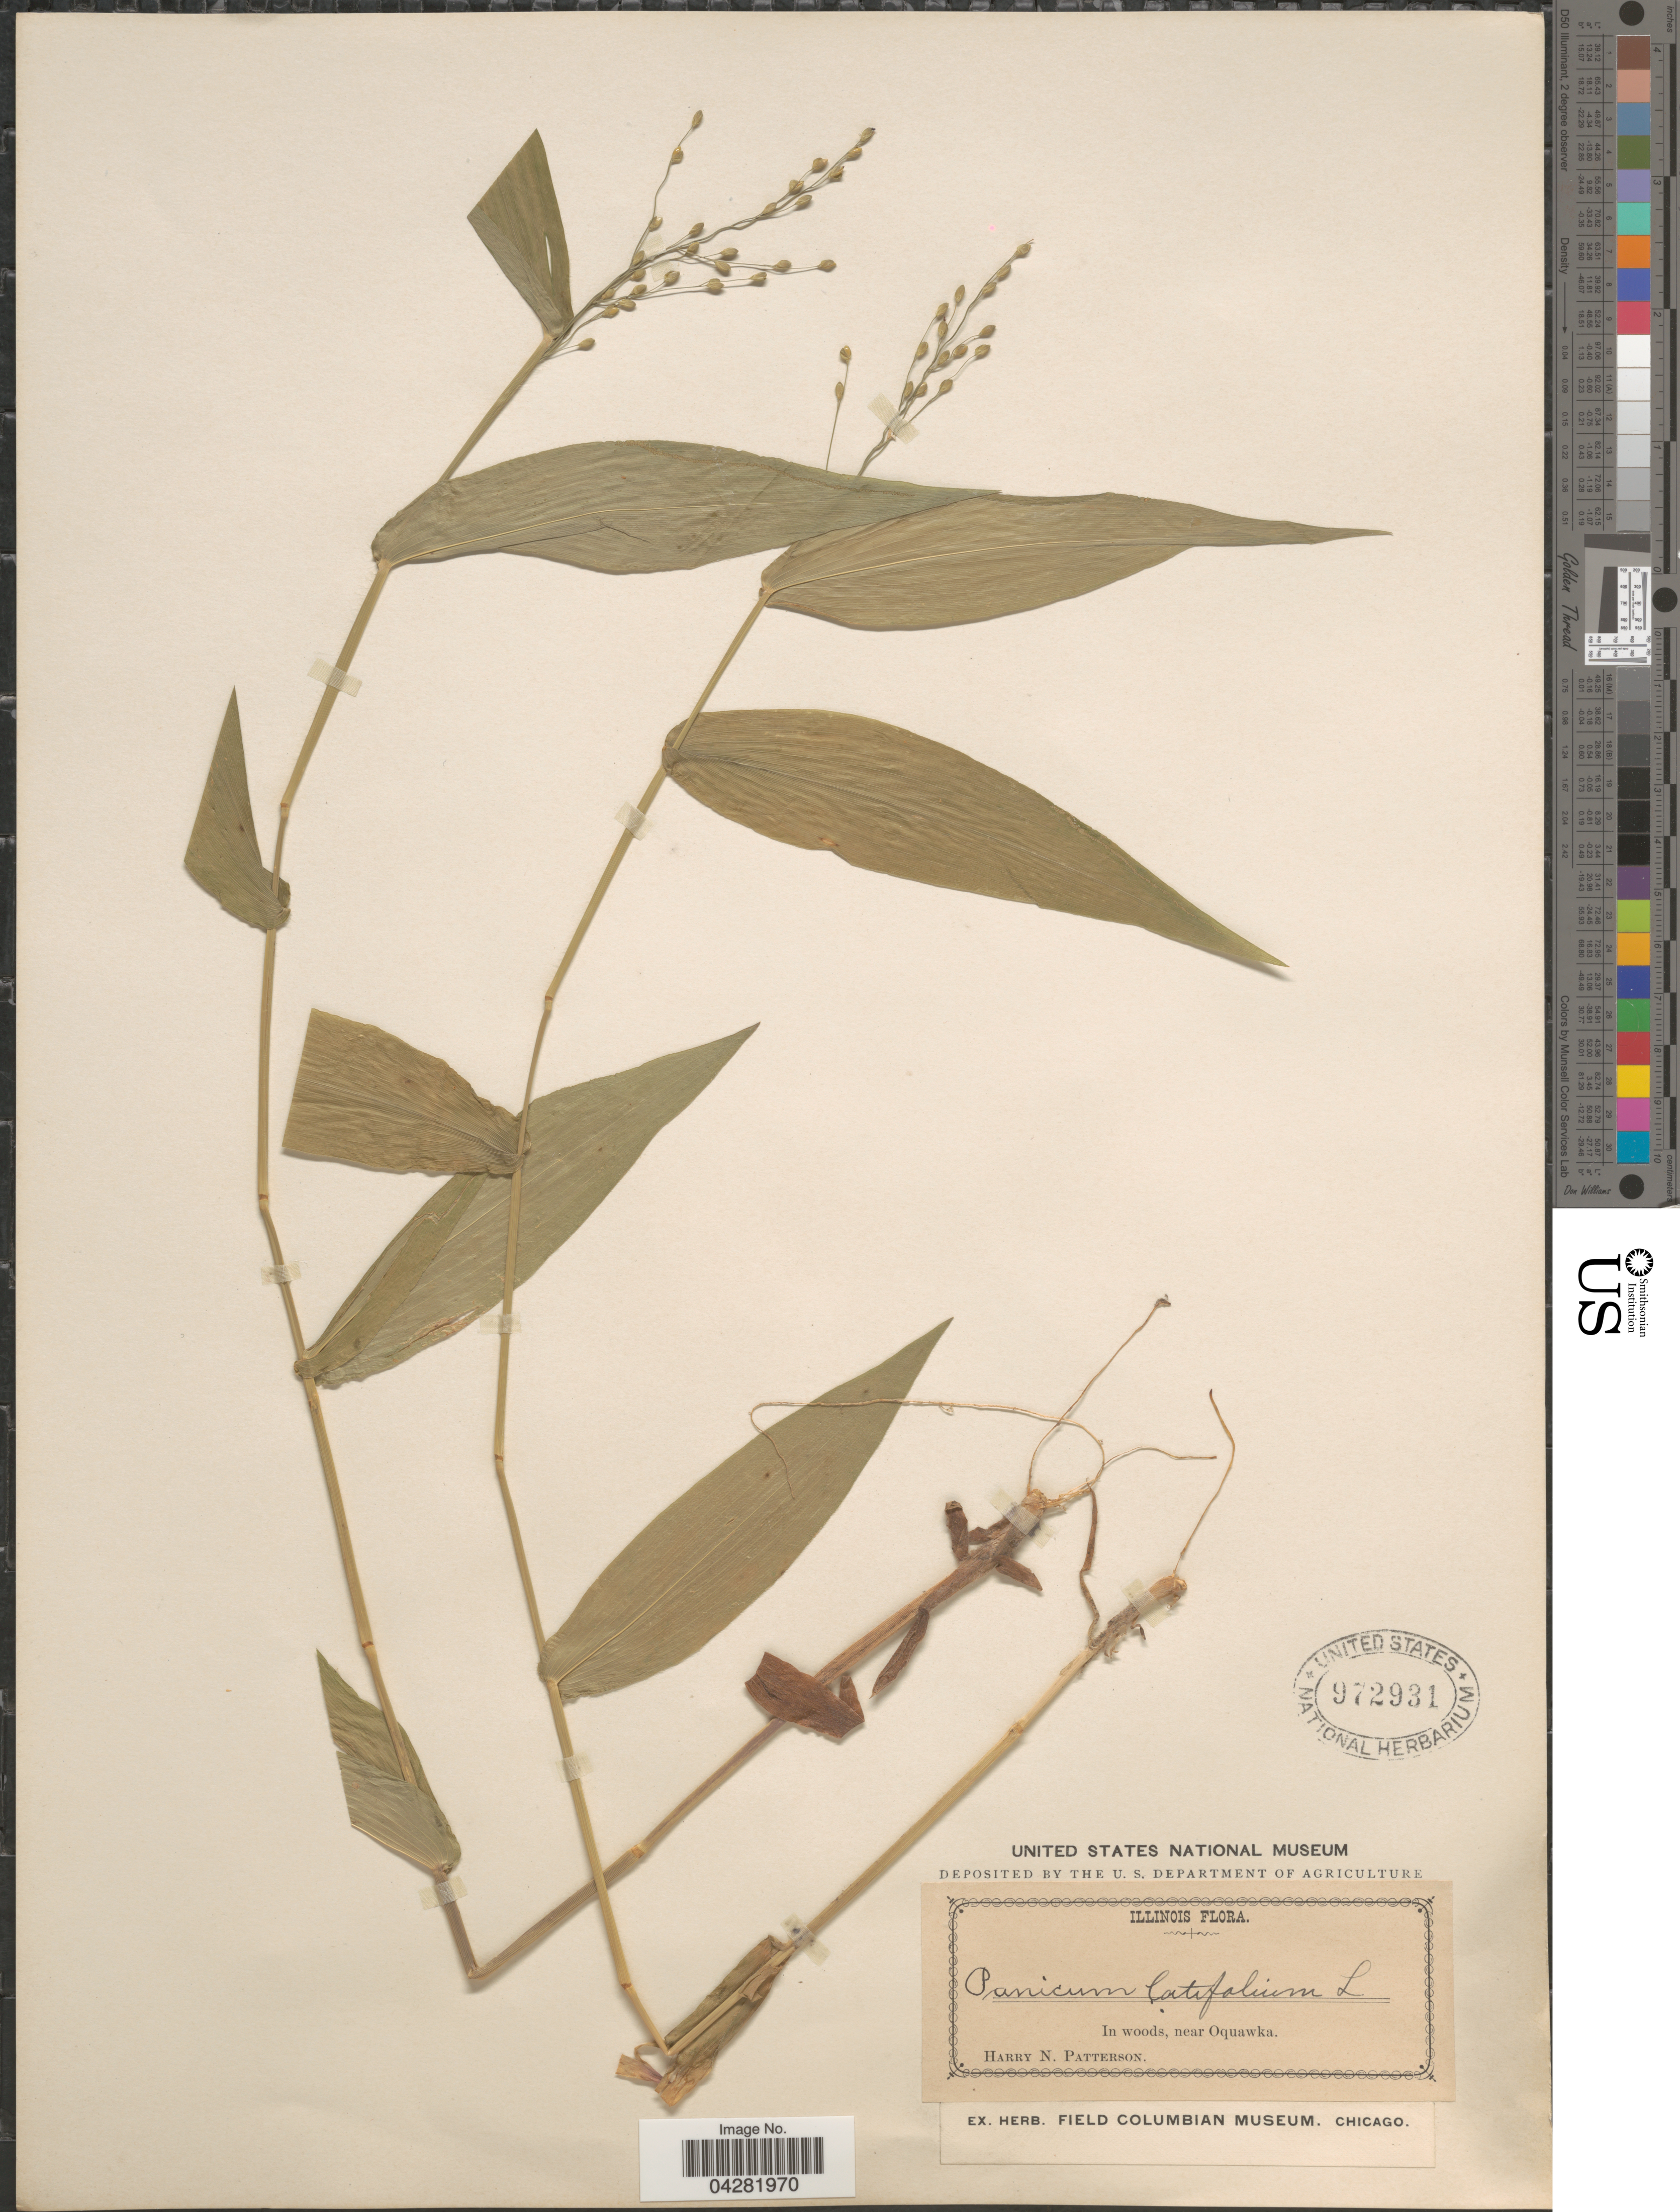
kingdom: Plantae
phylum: Tracheophyta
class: Liliopsida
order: Poales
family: Poaceae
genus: Dichanthelium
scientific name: Dichanthelium latifolium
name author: (L.) Harvill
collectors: H. N. Patterson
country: United States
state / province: Illinois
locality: In woods, near Oquawka.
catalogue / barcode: US 972931